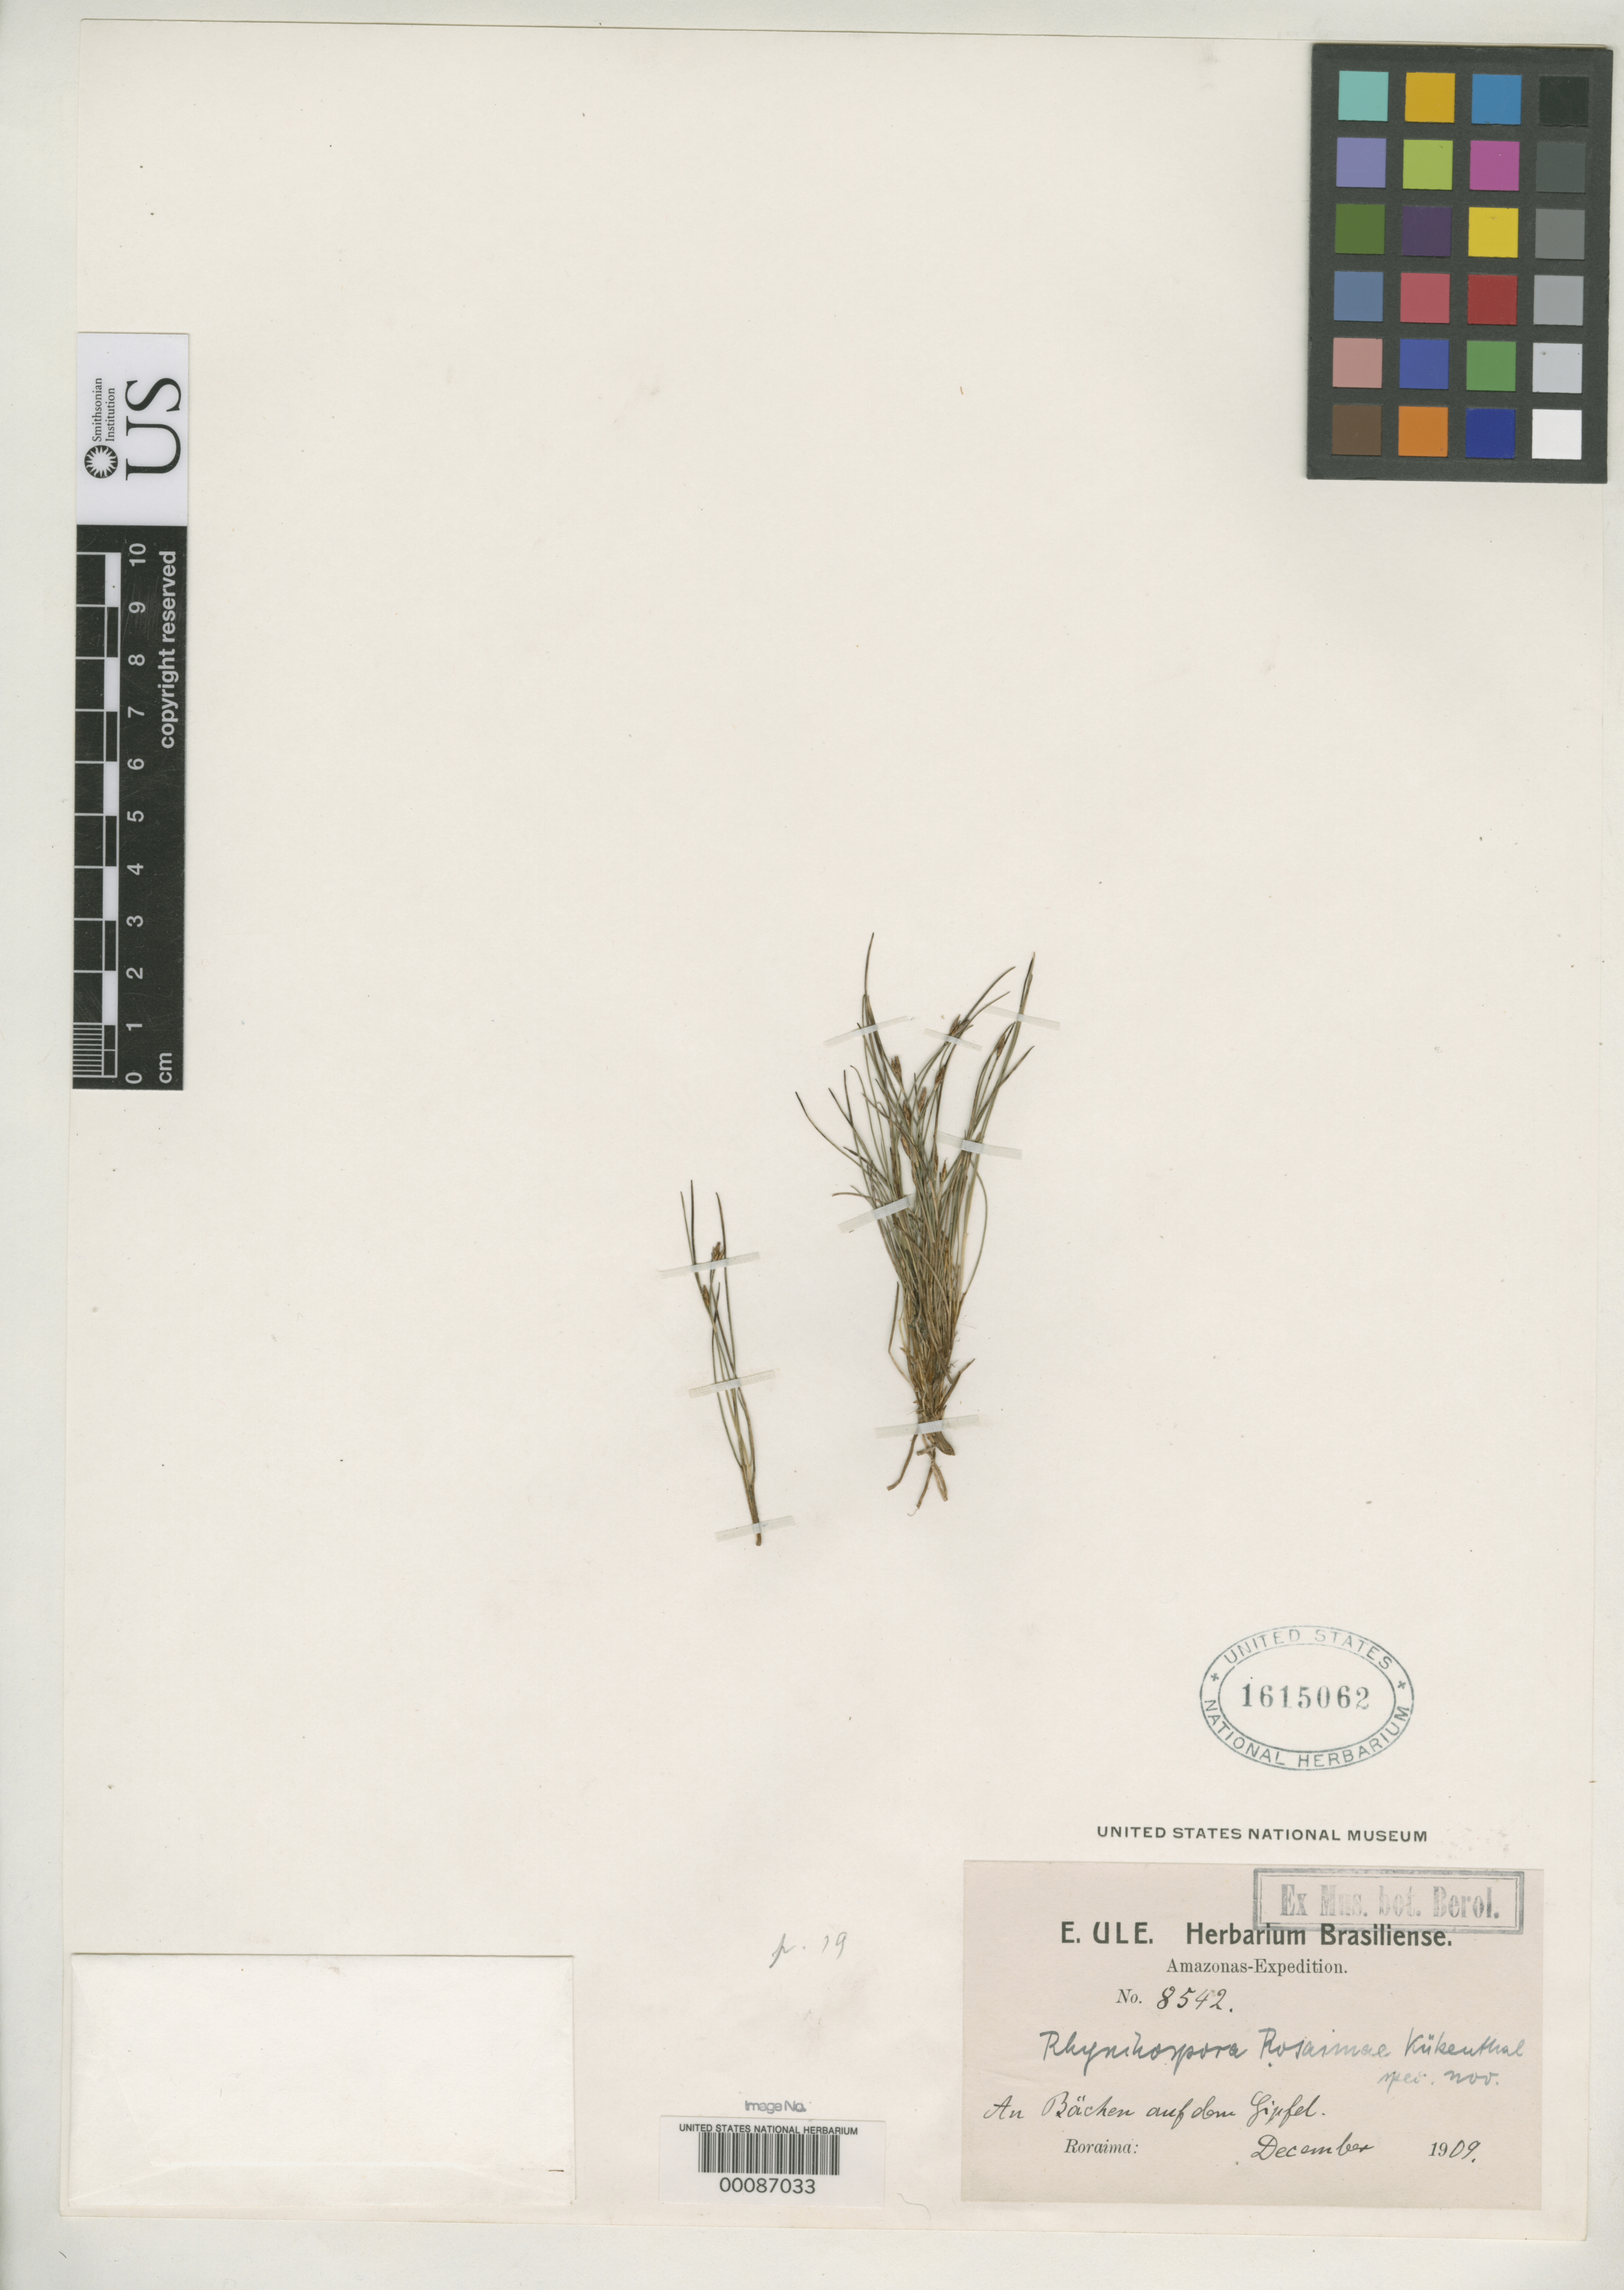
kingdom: Plantae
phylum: Tracheophyta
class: Liliopsida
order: Poales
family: Cyperaceae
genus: Rhynchospora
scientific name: Rhynchospora roraimae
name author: Kük.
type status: Isotype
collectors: E. H. Ule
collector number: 8542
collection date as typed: Dec 1909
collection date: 1909-12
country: Brazil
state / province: Amazonas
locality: Roraima.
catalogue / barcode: US 1615062